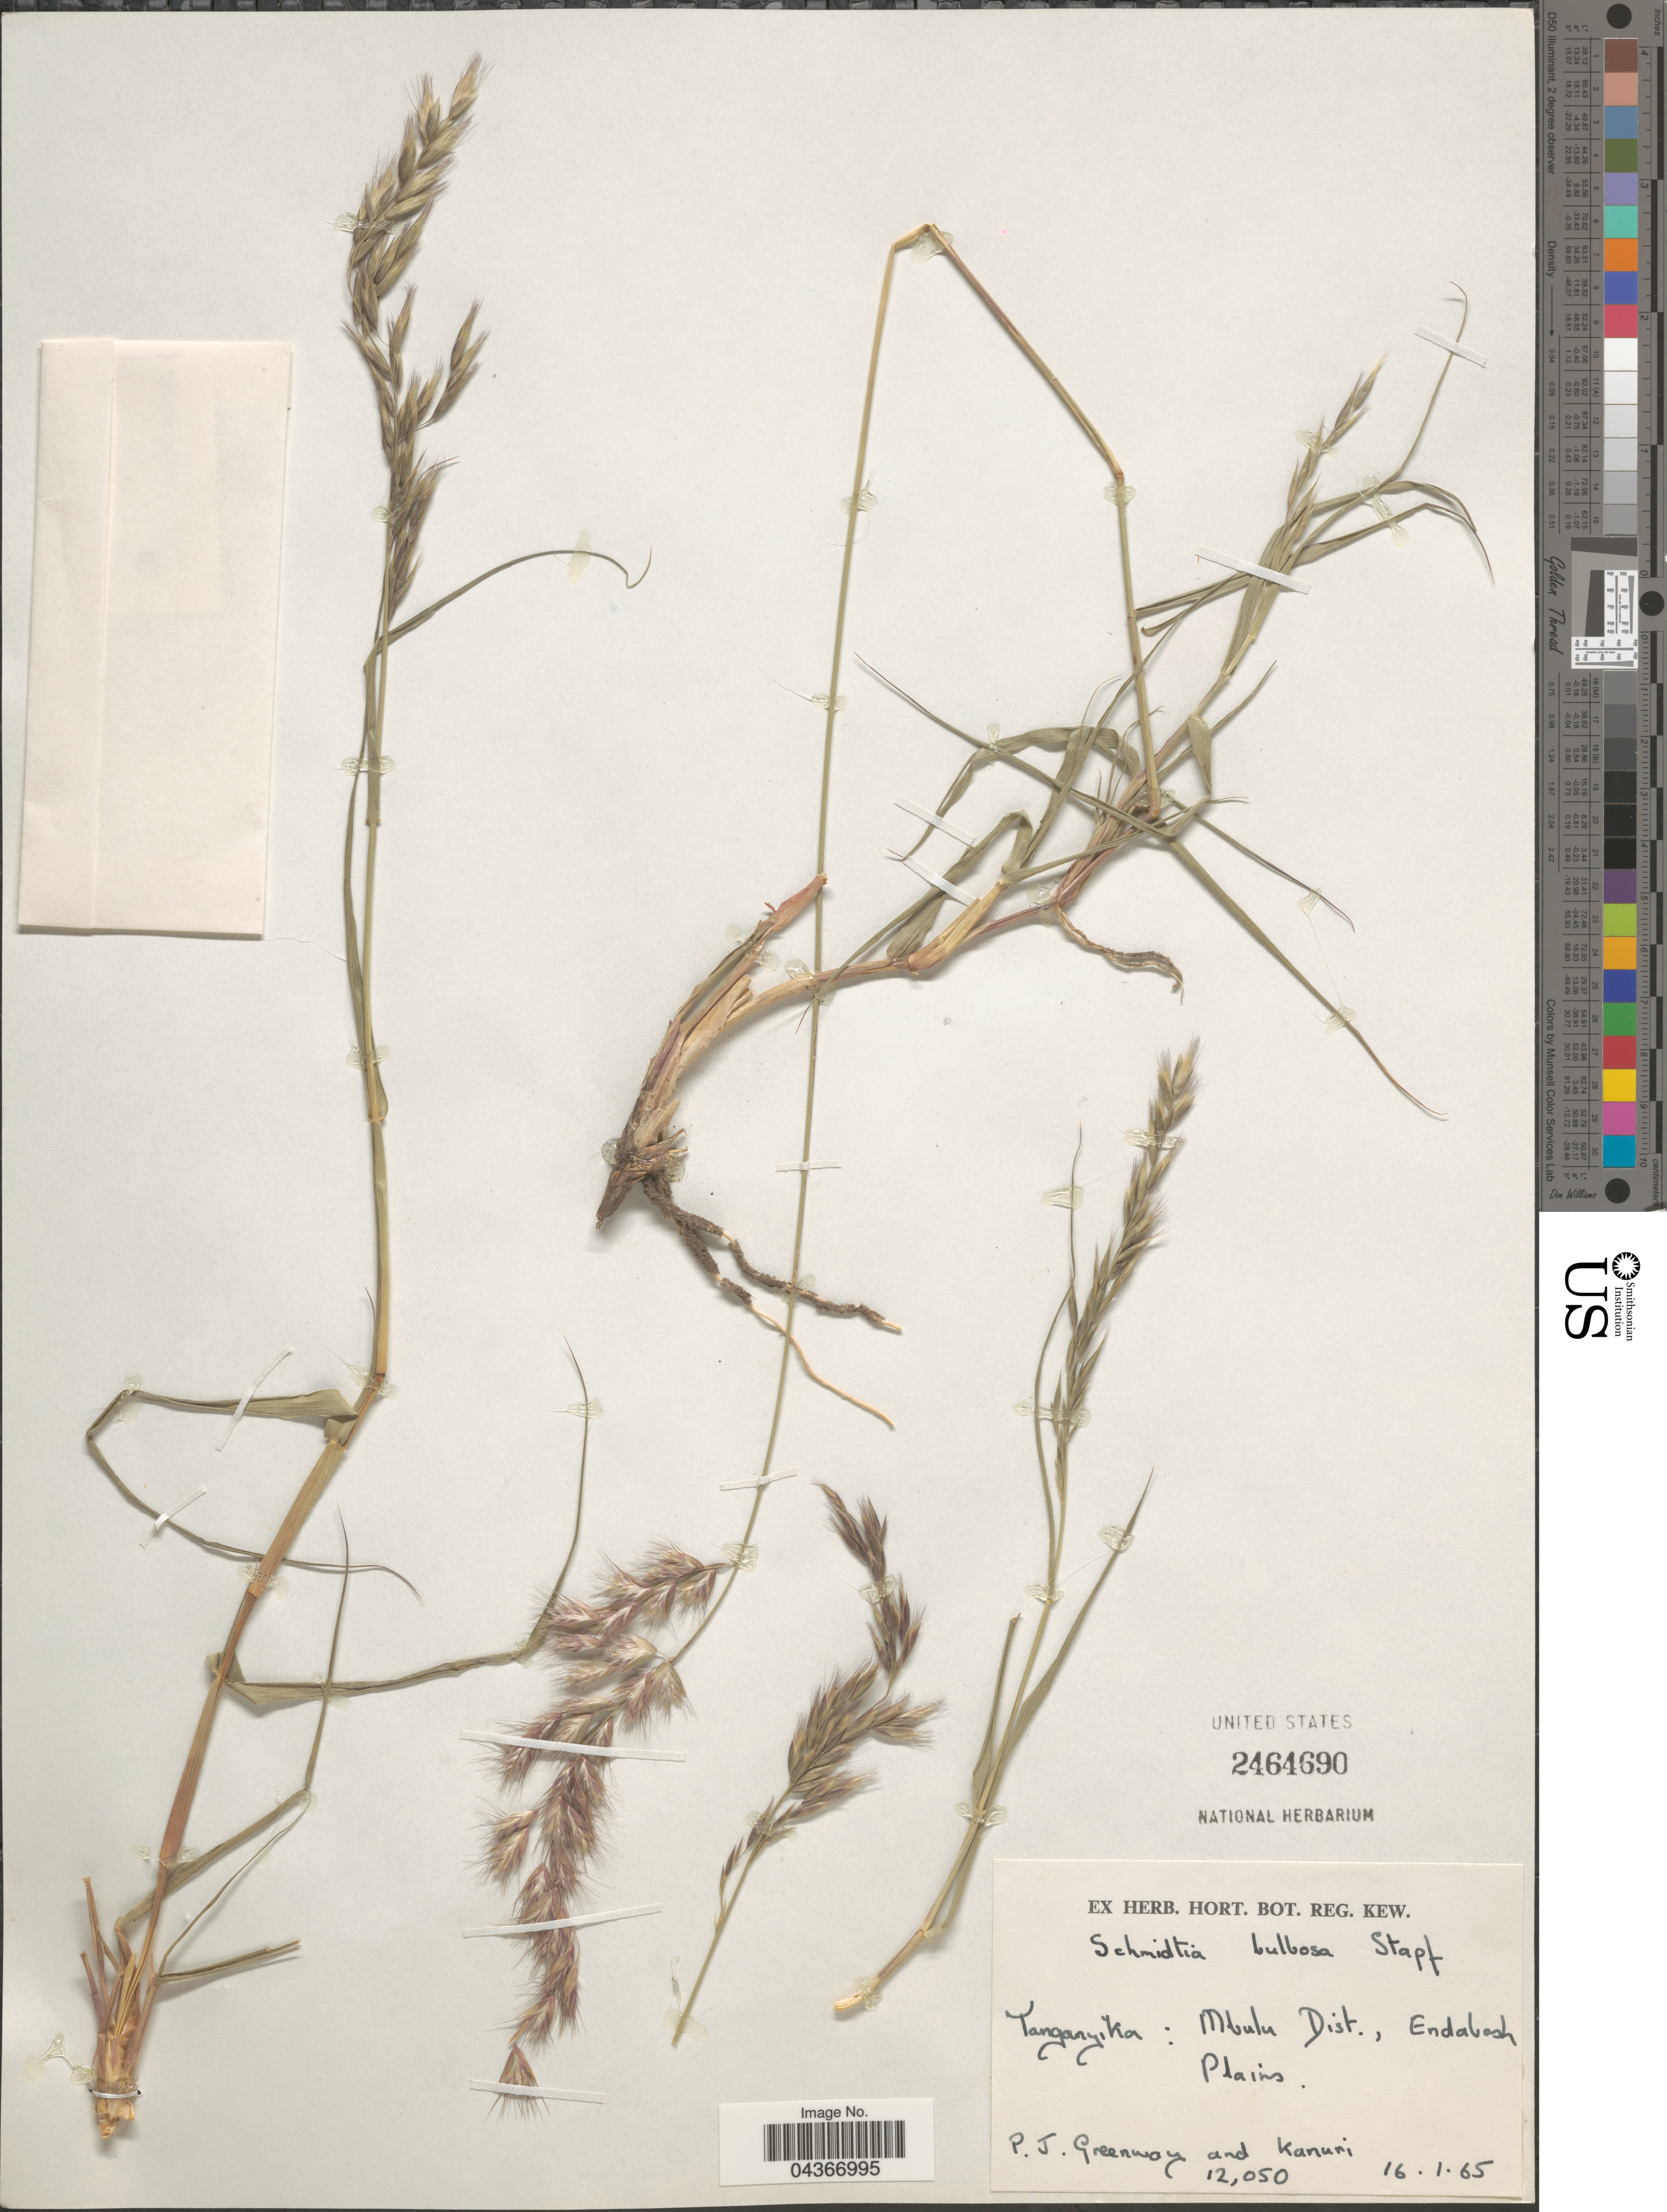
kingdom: Plantae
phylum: Tracheophyta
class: Liliopsida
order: Poales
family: Poaceae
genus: Schmidtia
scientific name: Schmidtia pappophoroides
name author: Steud. ex J.A. Schmidt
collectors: P. J. Greenway & -. Kanuri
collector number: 12050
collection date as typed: Transcribed d/m/y: 16/1/65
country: Tanzania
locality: Tanganyika: Mbulu Dist., Endabash Plains.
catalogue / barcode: US 2464690